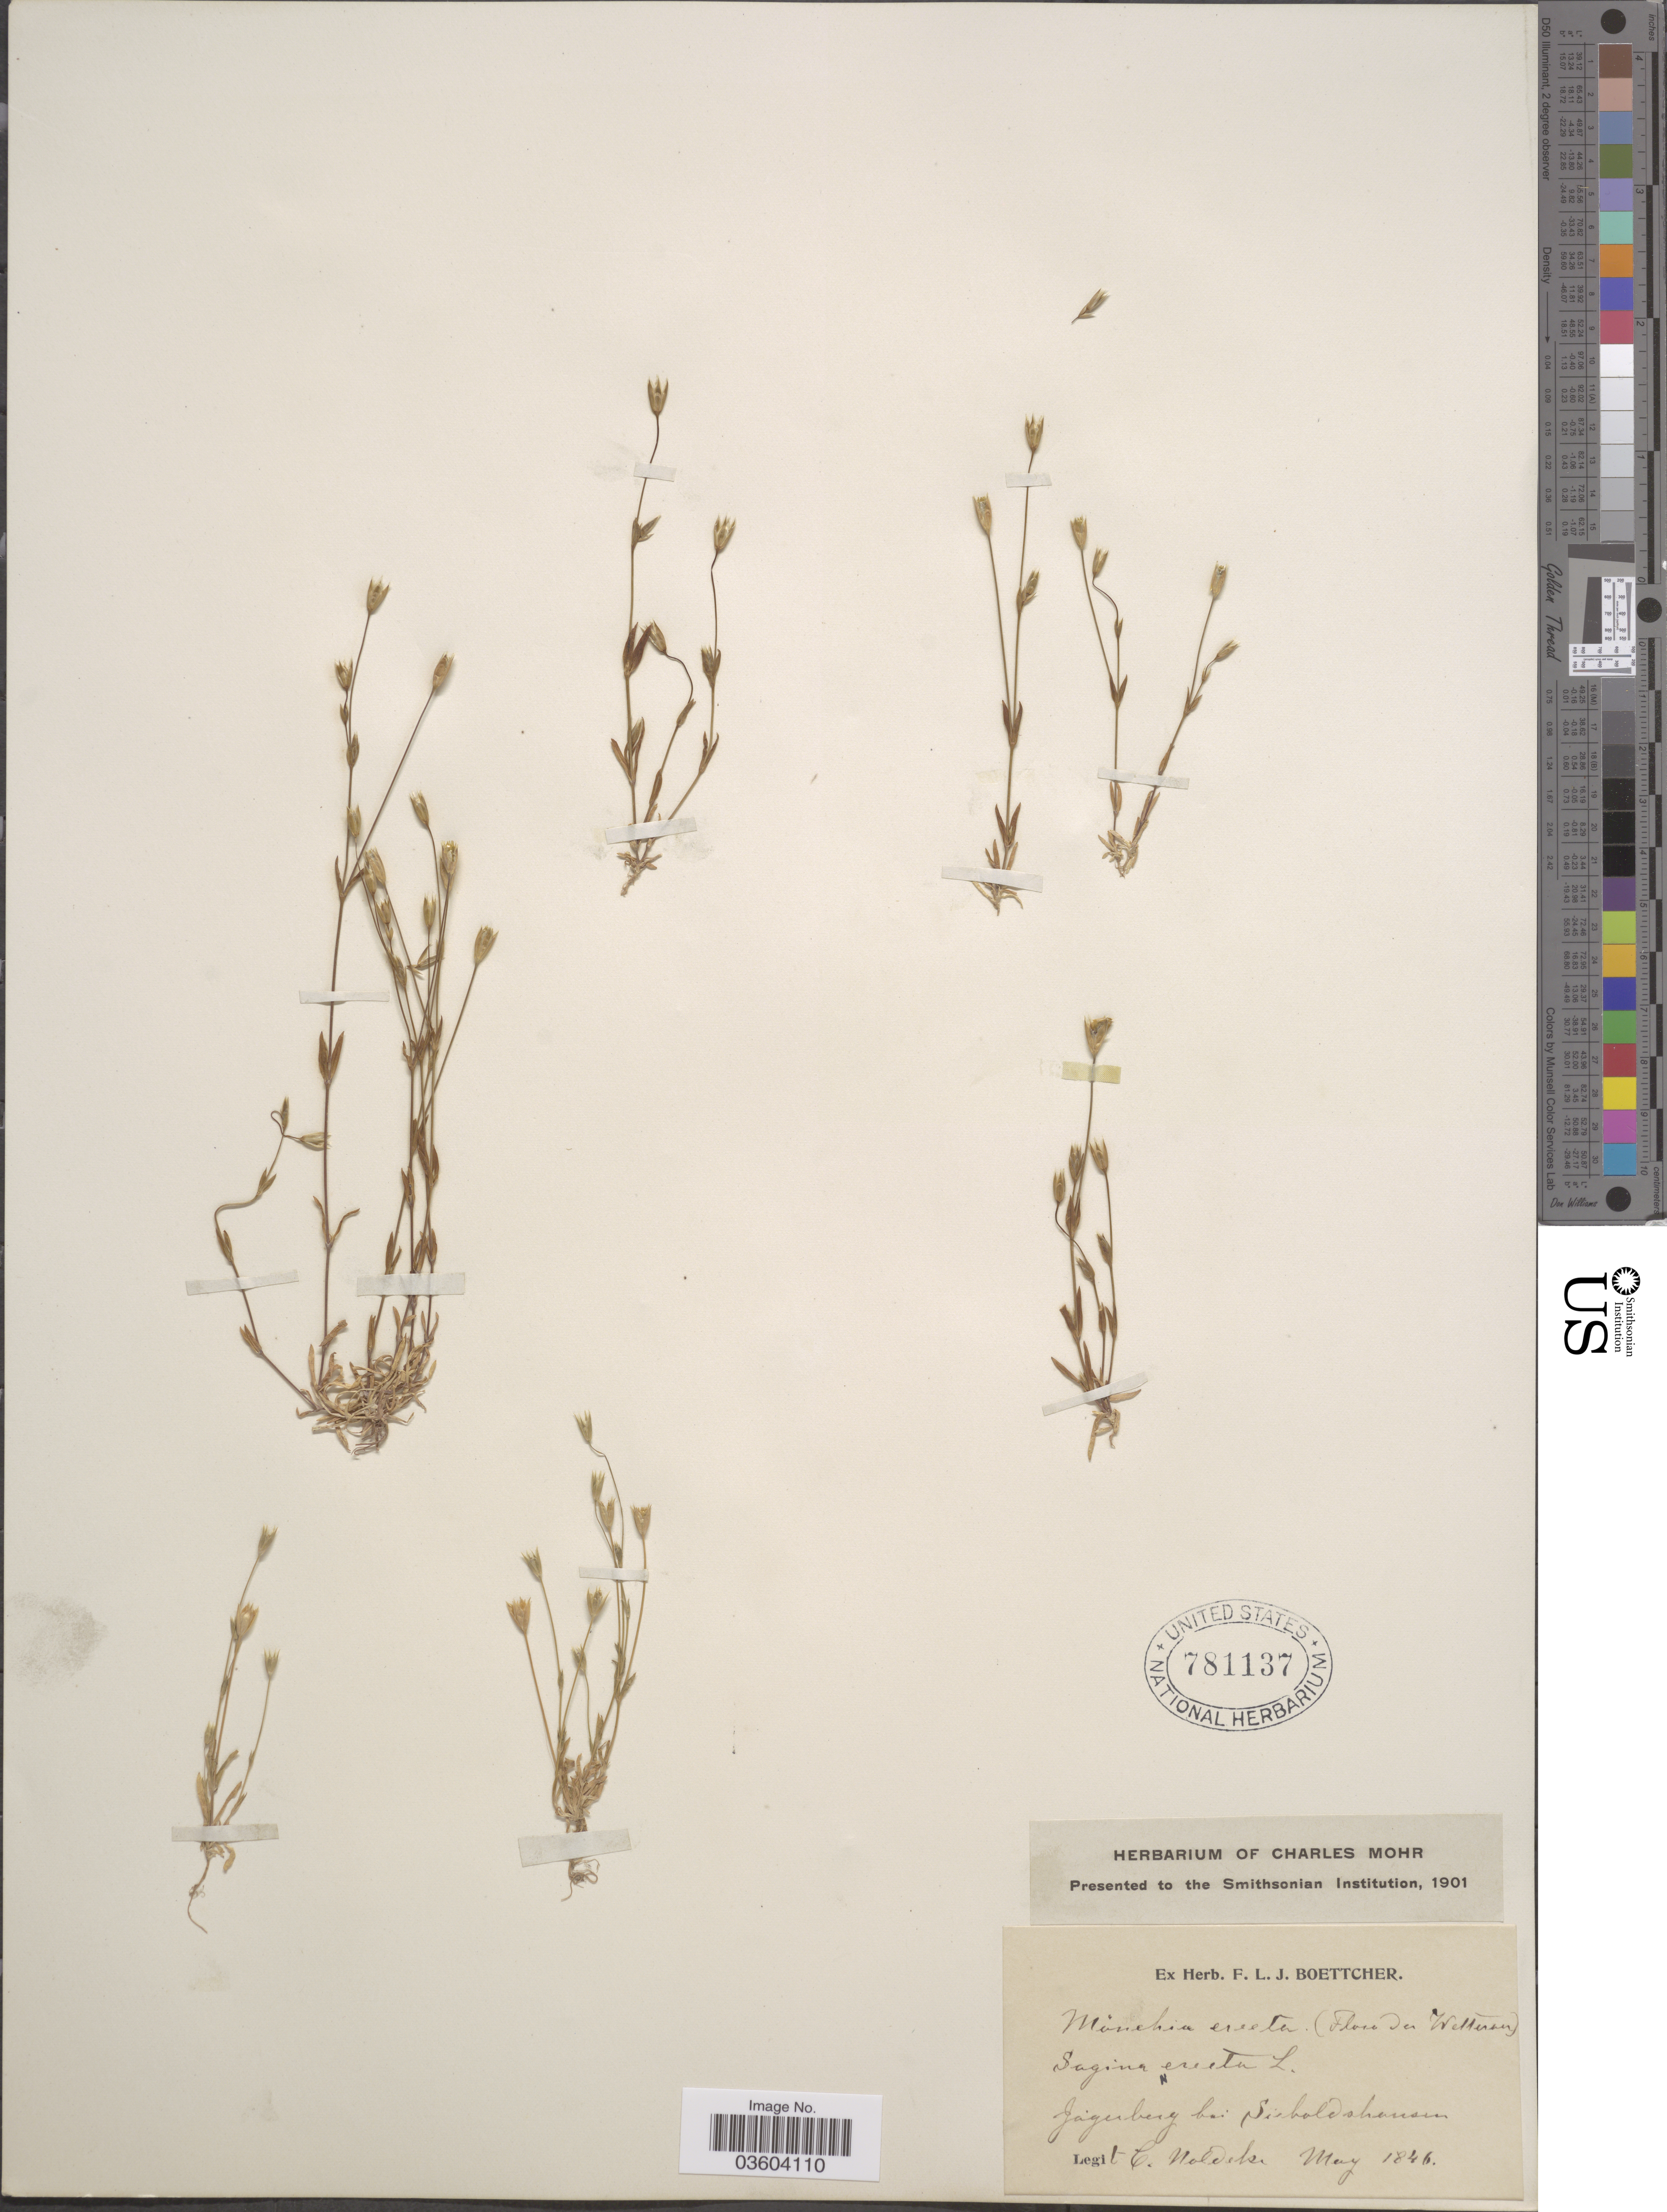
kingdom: Plantae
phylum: Tracheophyta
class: Magnoliopsida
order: Caryophyllales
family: Caryophyllaceae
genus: Moenchia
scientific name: Moenchia erecta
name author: (L.) G. Gaertn. et al.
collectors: C. Noldeke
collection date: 1846-05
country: Germany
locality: Jagerberg bei Sieboldshausen.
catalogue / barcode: US 781137